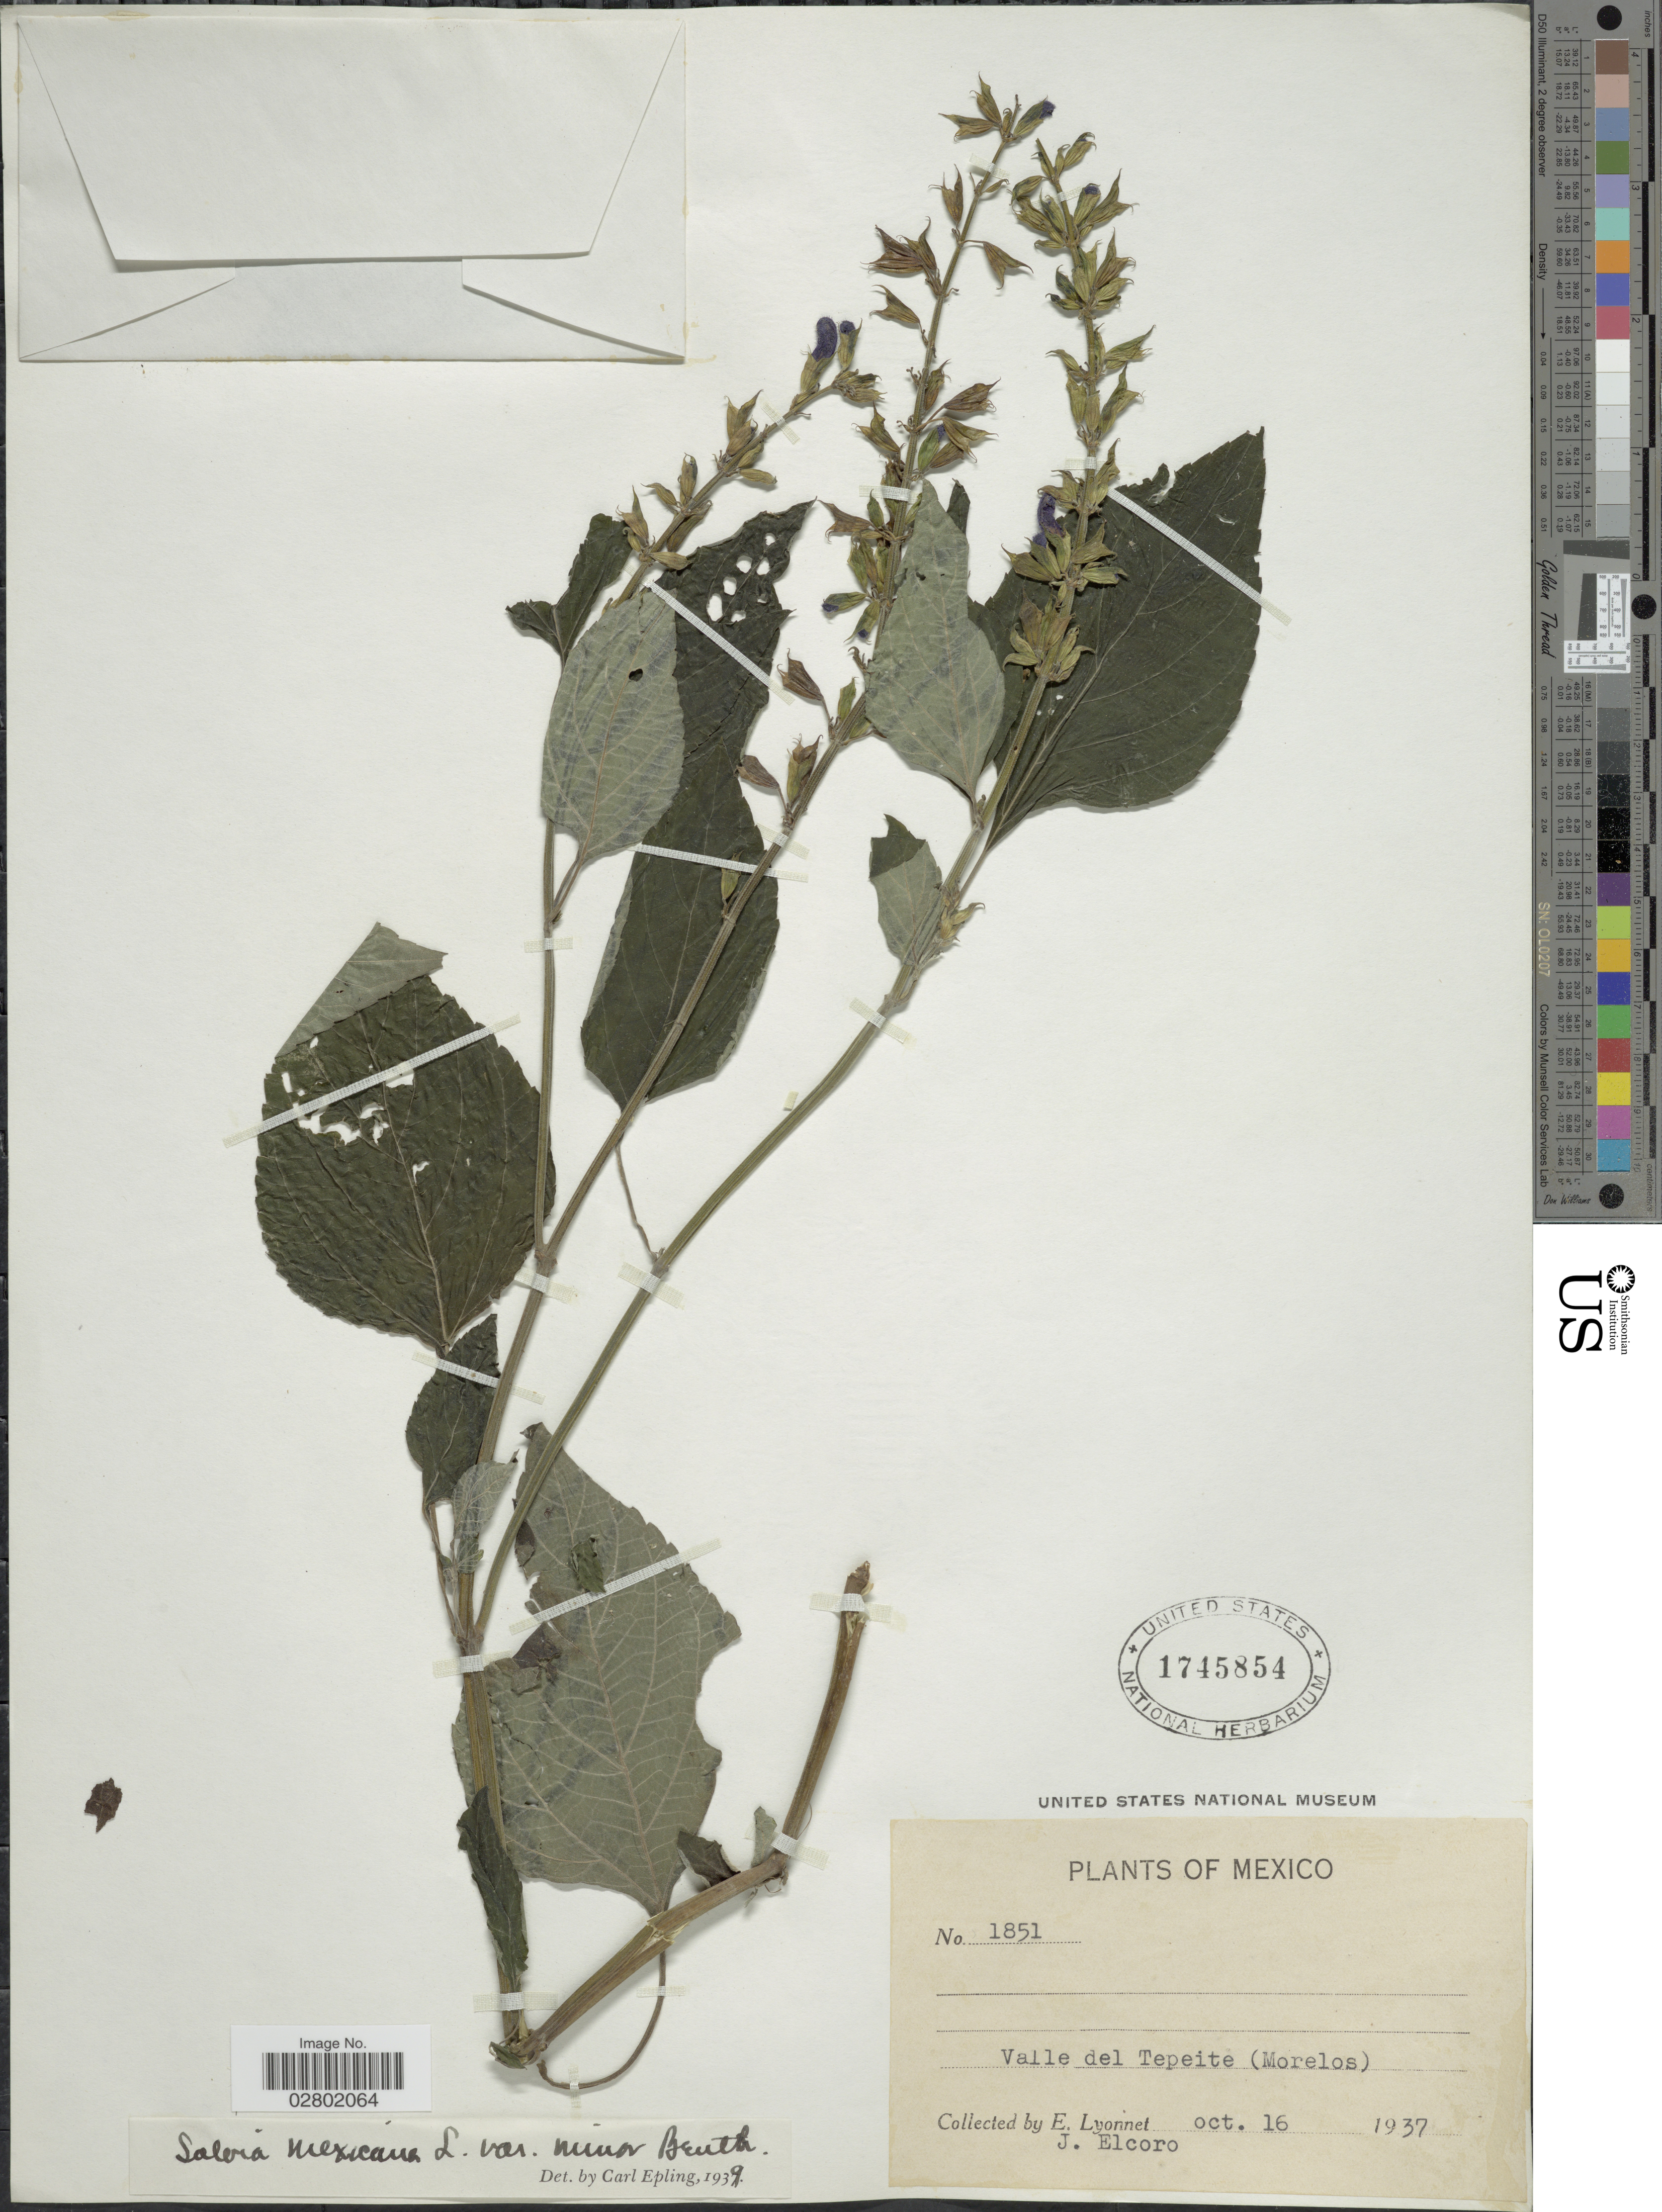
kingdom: Plantae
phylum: Tracheophyta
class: Magnoliopsida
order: Lamiales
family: Lamiaceae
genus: Salvia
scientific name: Salvia mexicana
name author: L.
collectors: E. Lyonnet & J. Elcoro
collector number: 1851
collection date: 1937-10-16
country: Mexico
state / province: Morelos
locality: Valle del Tepeite.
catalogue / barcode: US 1745854